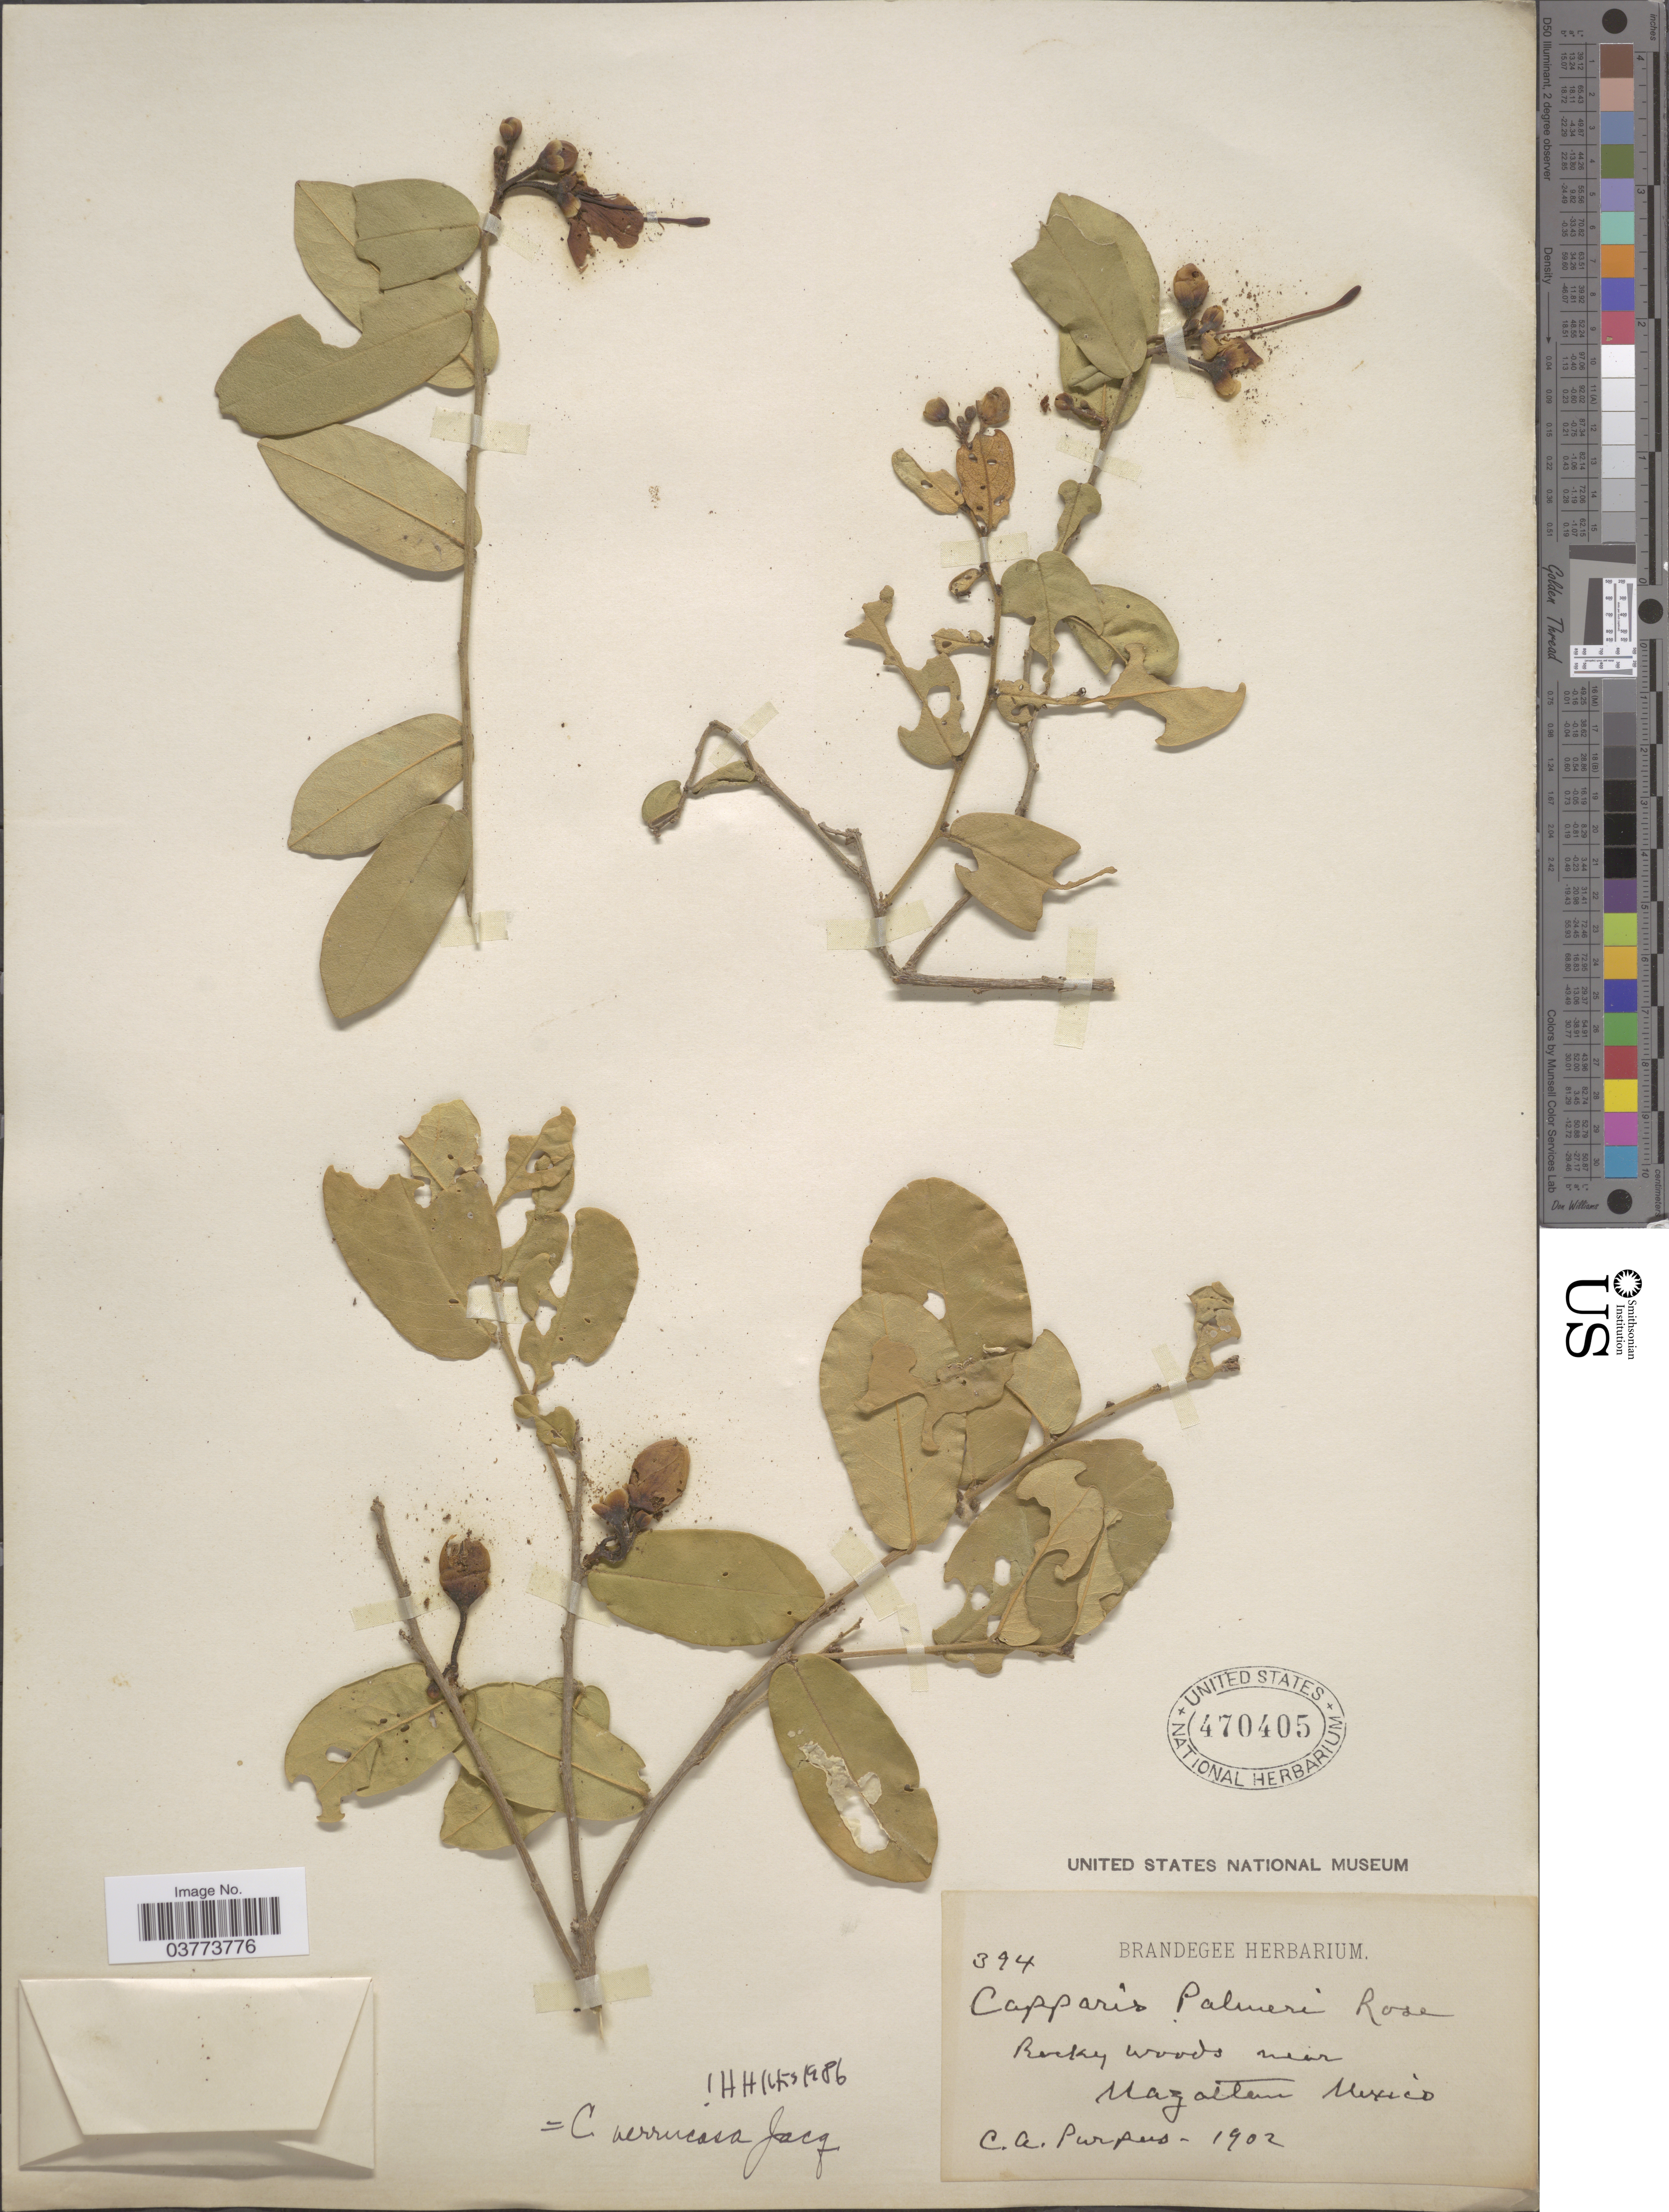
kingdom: Plantae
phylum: Tracheophyta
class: Magnoliopsida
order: Brassicales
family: Capparaceae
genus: Cynophalla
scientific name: Cynophalla verrucosa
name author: (Jacq.) J. Presl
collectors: C. A. Purpus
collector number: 394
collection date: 1902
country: Mexico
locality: Rocky woods near Mazatlan.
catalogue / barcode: US 470405